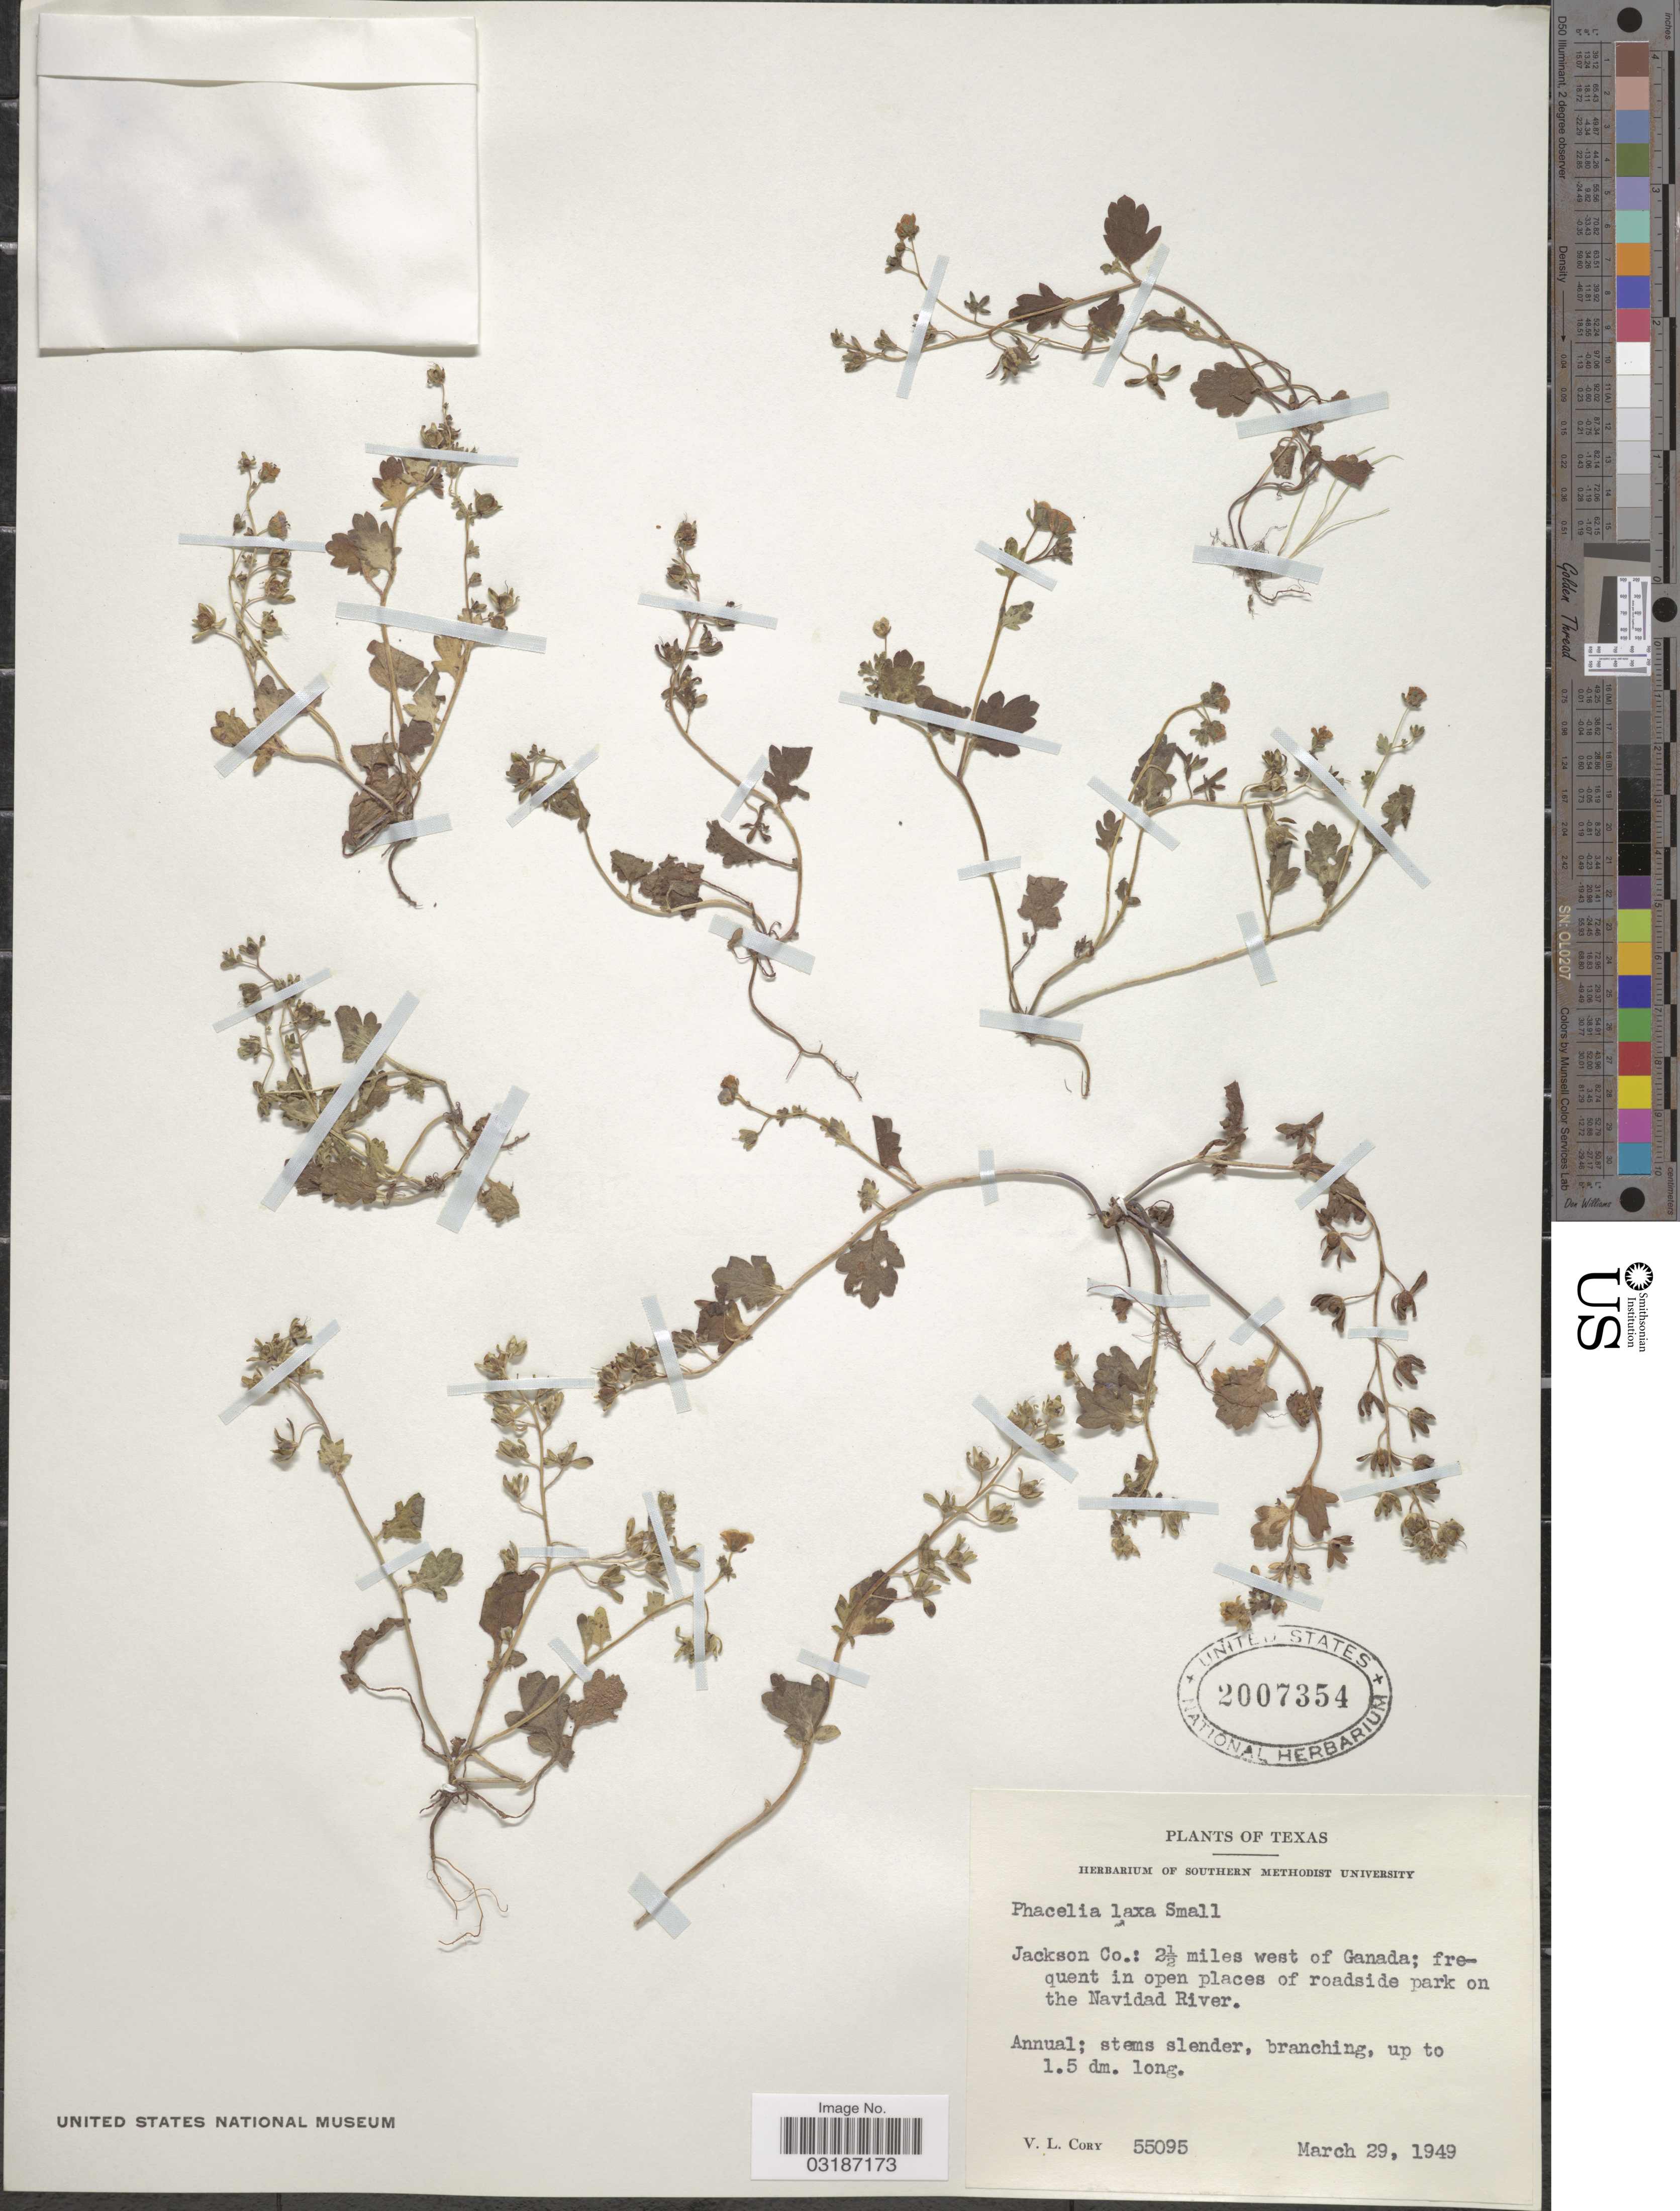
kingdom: Plantae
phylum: Tracheophyta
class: Magnoliopsida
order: Boraginales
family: Hydrophyllaceae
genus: Phacelia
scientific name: Phacelia laxa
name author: Small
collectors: V. Cory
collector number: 55095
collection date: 1949-03-29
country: United States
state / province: Texas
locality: Jackson Co.: 2½ miles west of Ganada; frequent in open places of roadside park on the Navidad River.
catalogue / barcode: US 2007354